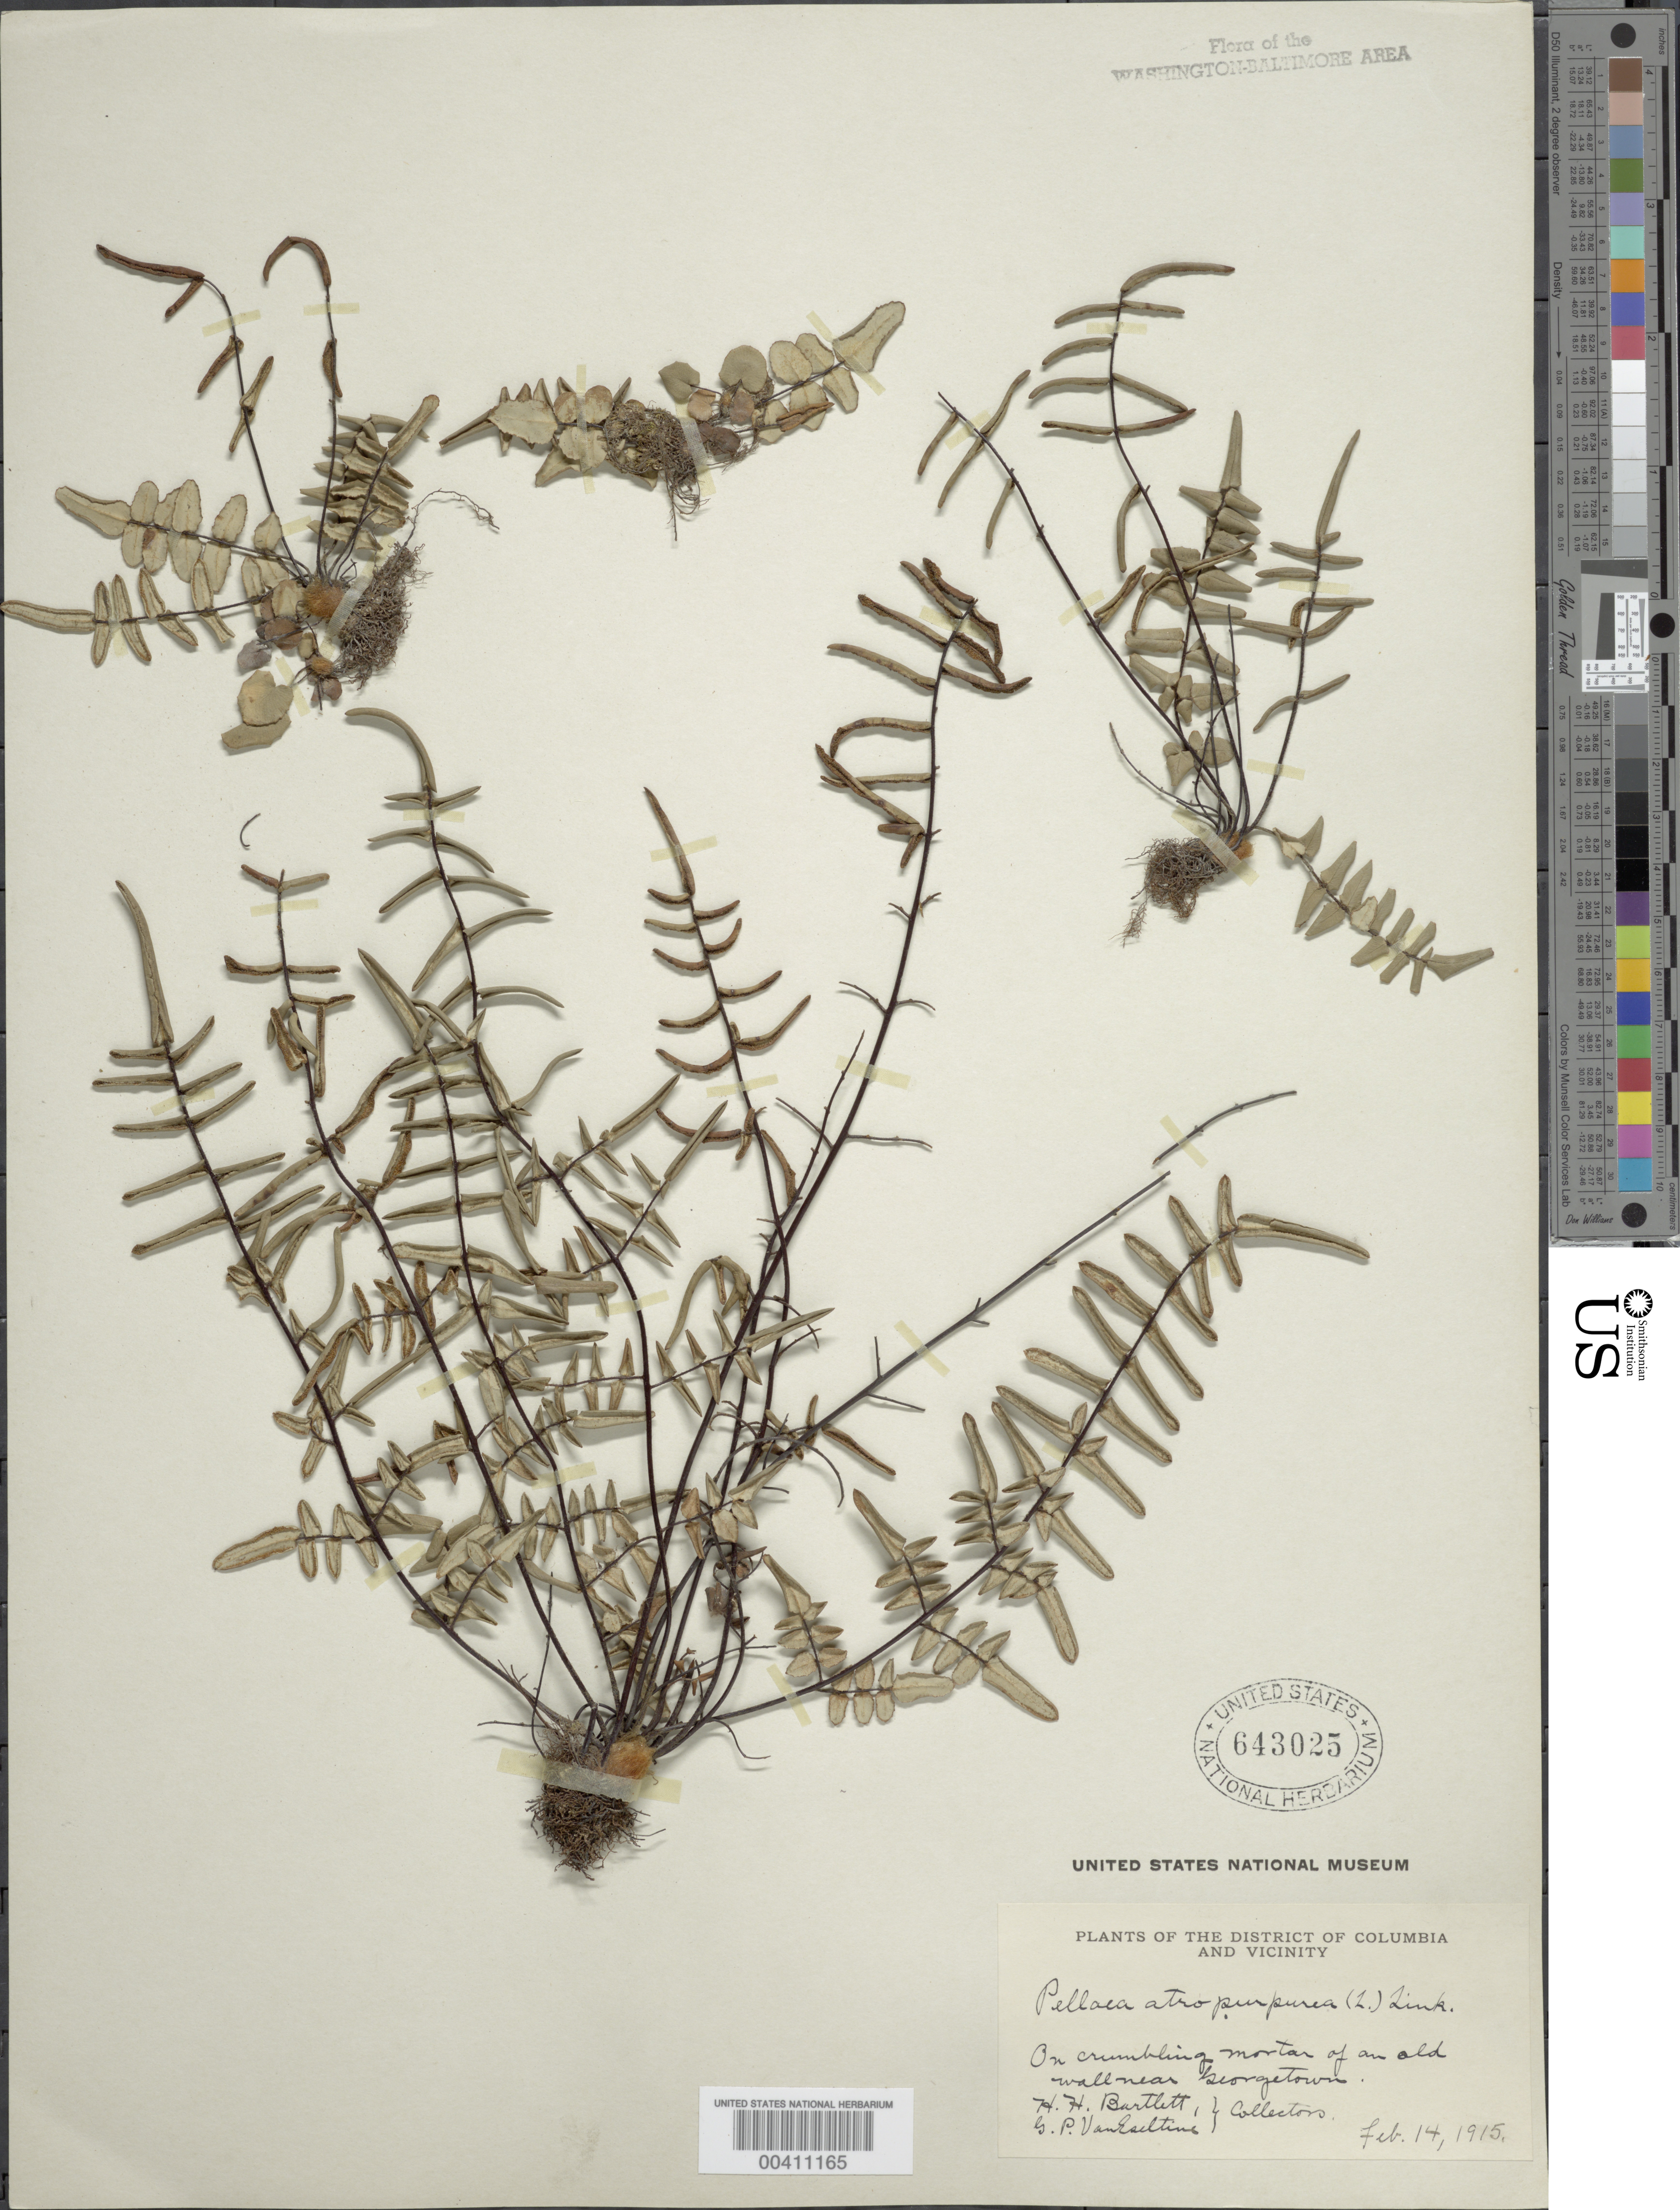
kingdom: Plantae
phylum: Tracheophyta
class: Polypodiopsida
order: Polypodiales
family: Pteridaceae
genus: Pellaea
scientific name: Pellaea atropurpurea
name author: (L.) Link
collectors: G. P. Van Eseltine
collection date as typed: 14 Feb 1915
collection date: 1915-02-14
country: United States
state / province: District of Columbia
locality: Near Georgetown, Old Wall C. & O. Canal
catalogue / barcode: US 643025